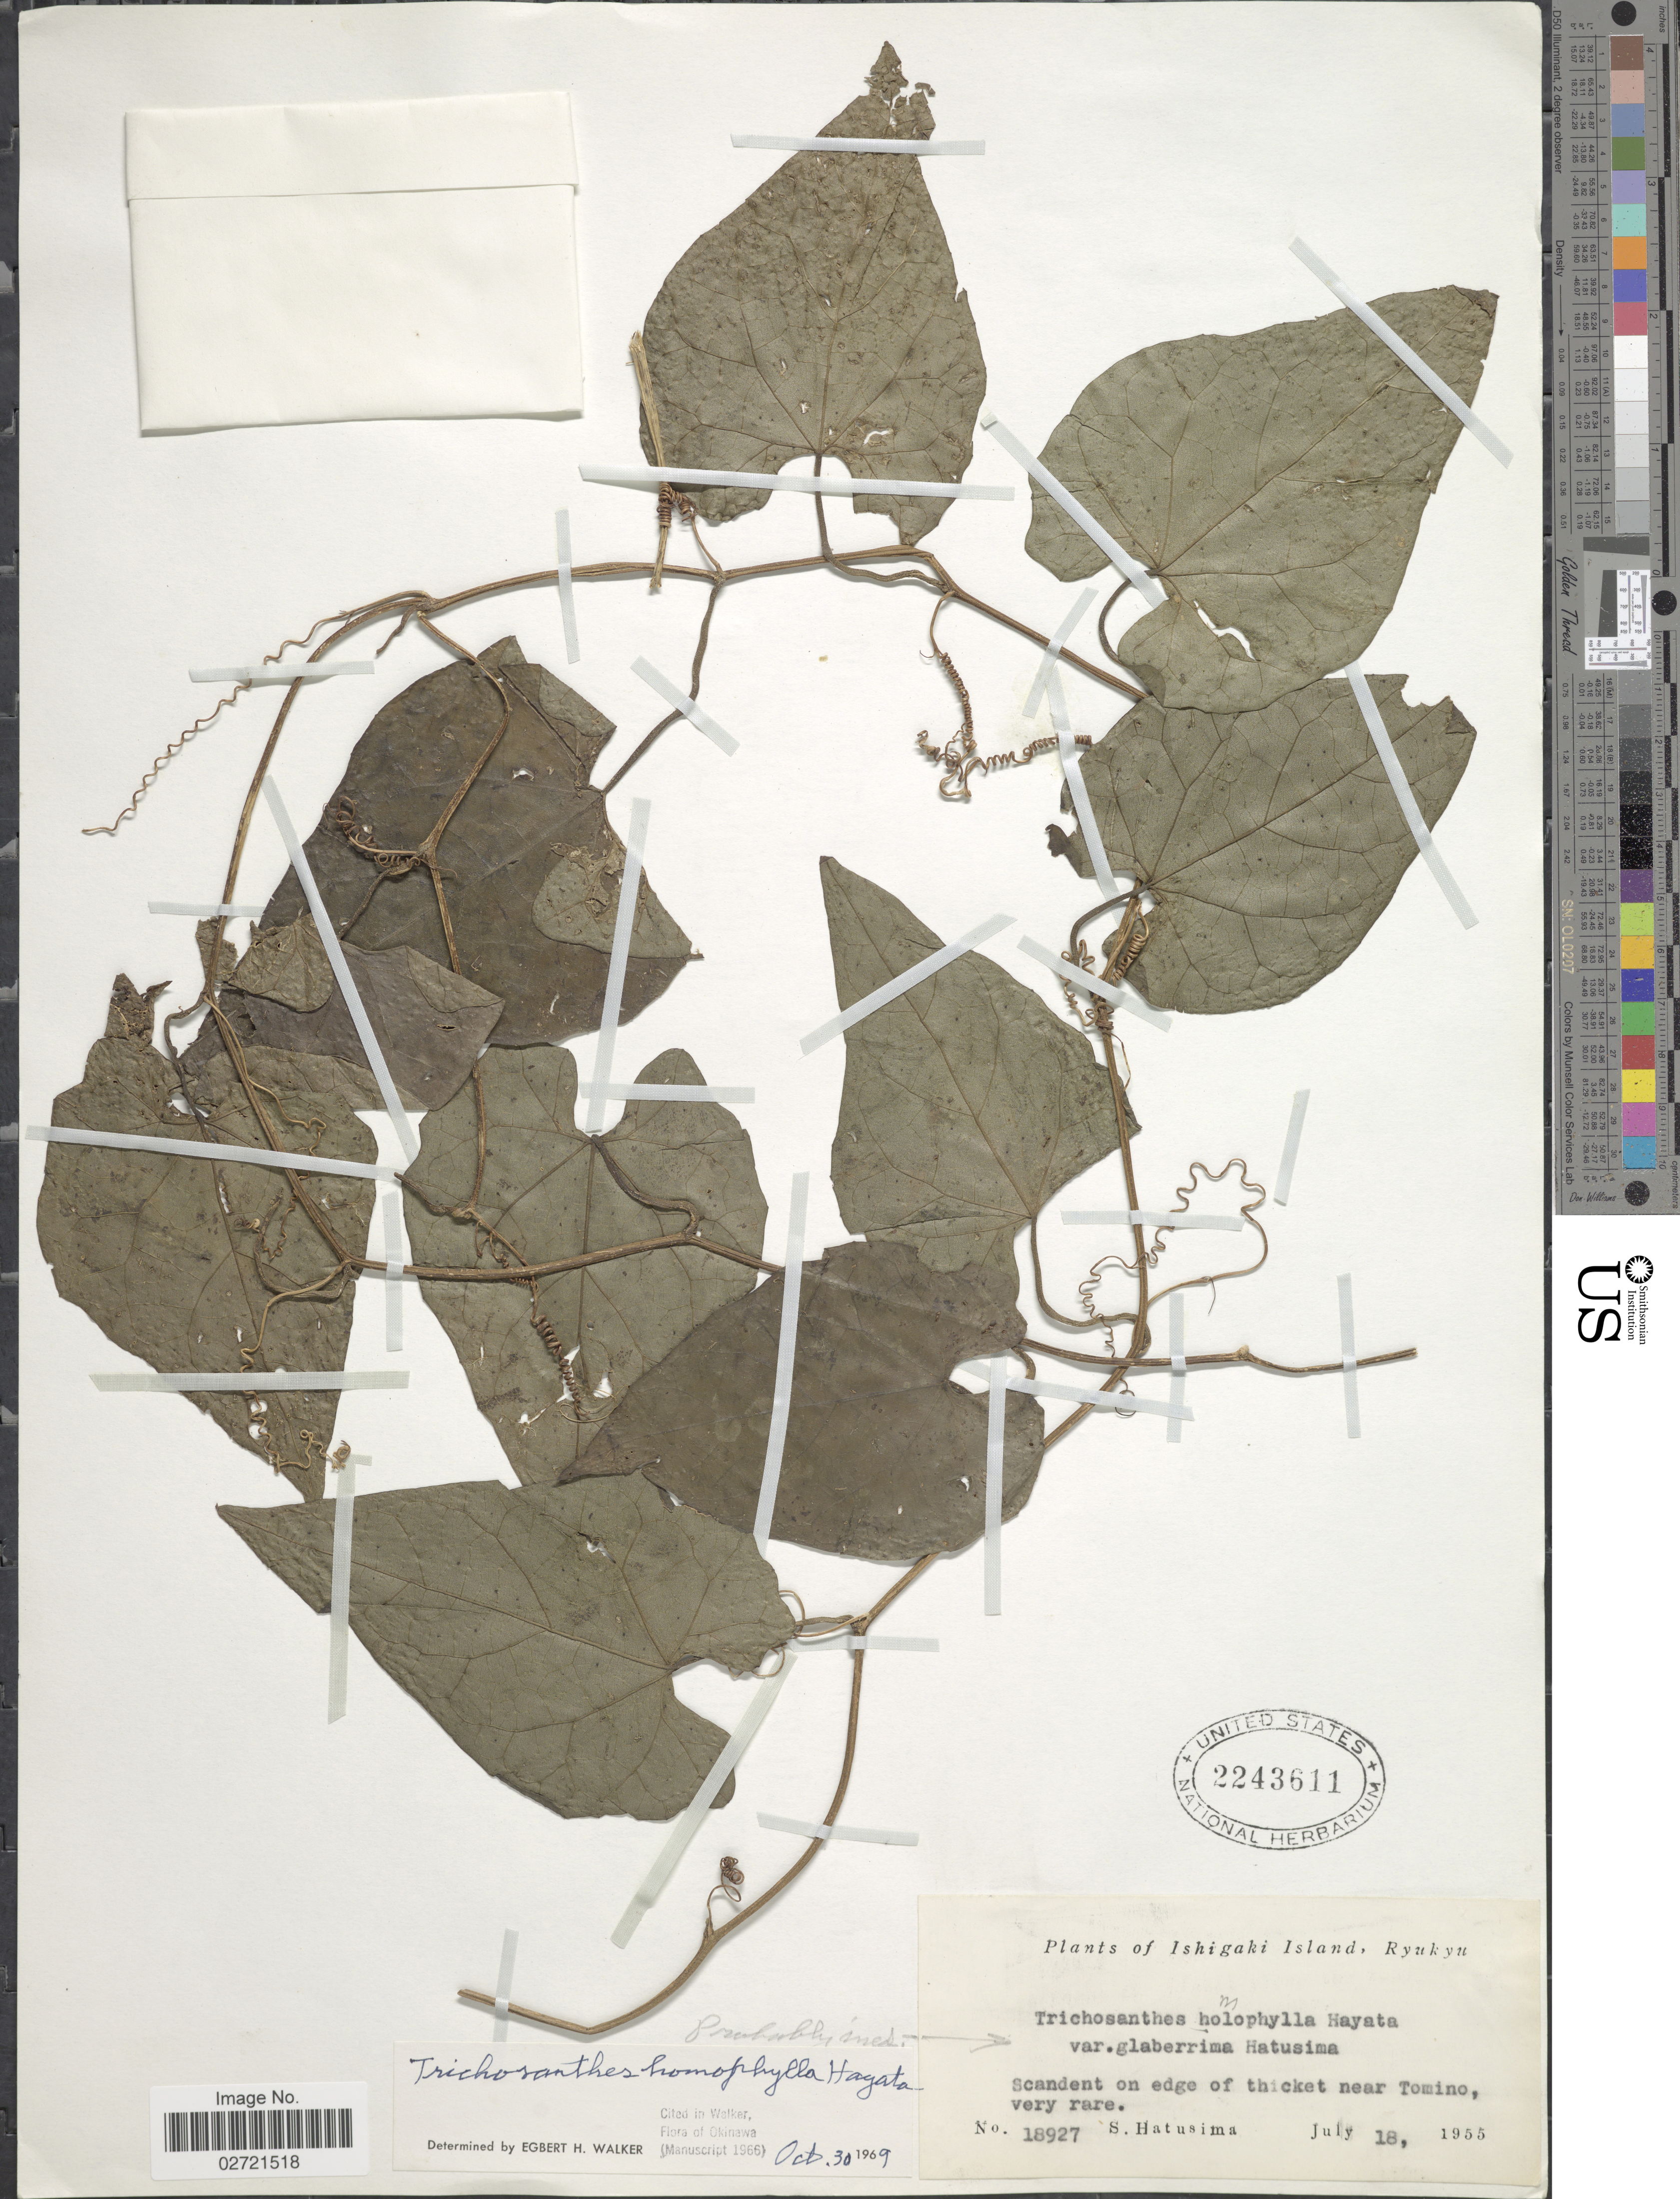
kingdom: Plantae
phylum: Tracheophyta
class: Magnoliopsida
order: Cucurbitales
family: Cucurbitaceae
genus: Trichosanthes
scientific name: Trichosanthes homophylla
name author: Hayata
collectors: S. Hatusima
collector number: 18927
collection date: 1955-07-18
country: Japan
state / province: Okinawa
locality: Ishigaki Island, Ryukyu, near Tomino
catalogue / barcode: US 2243611